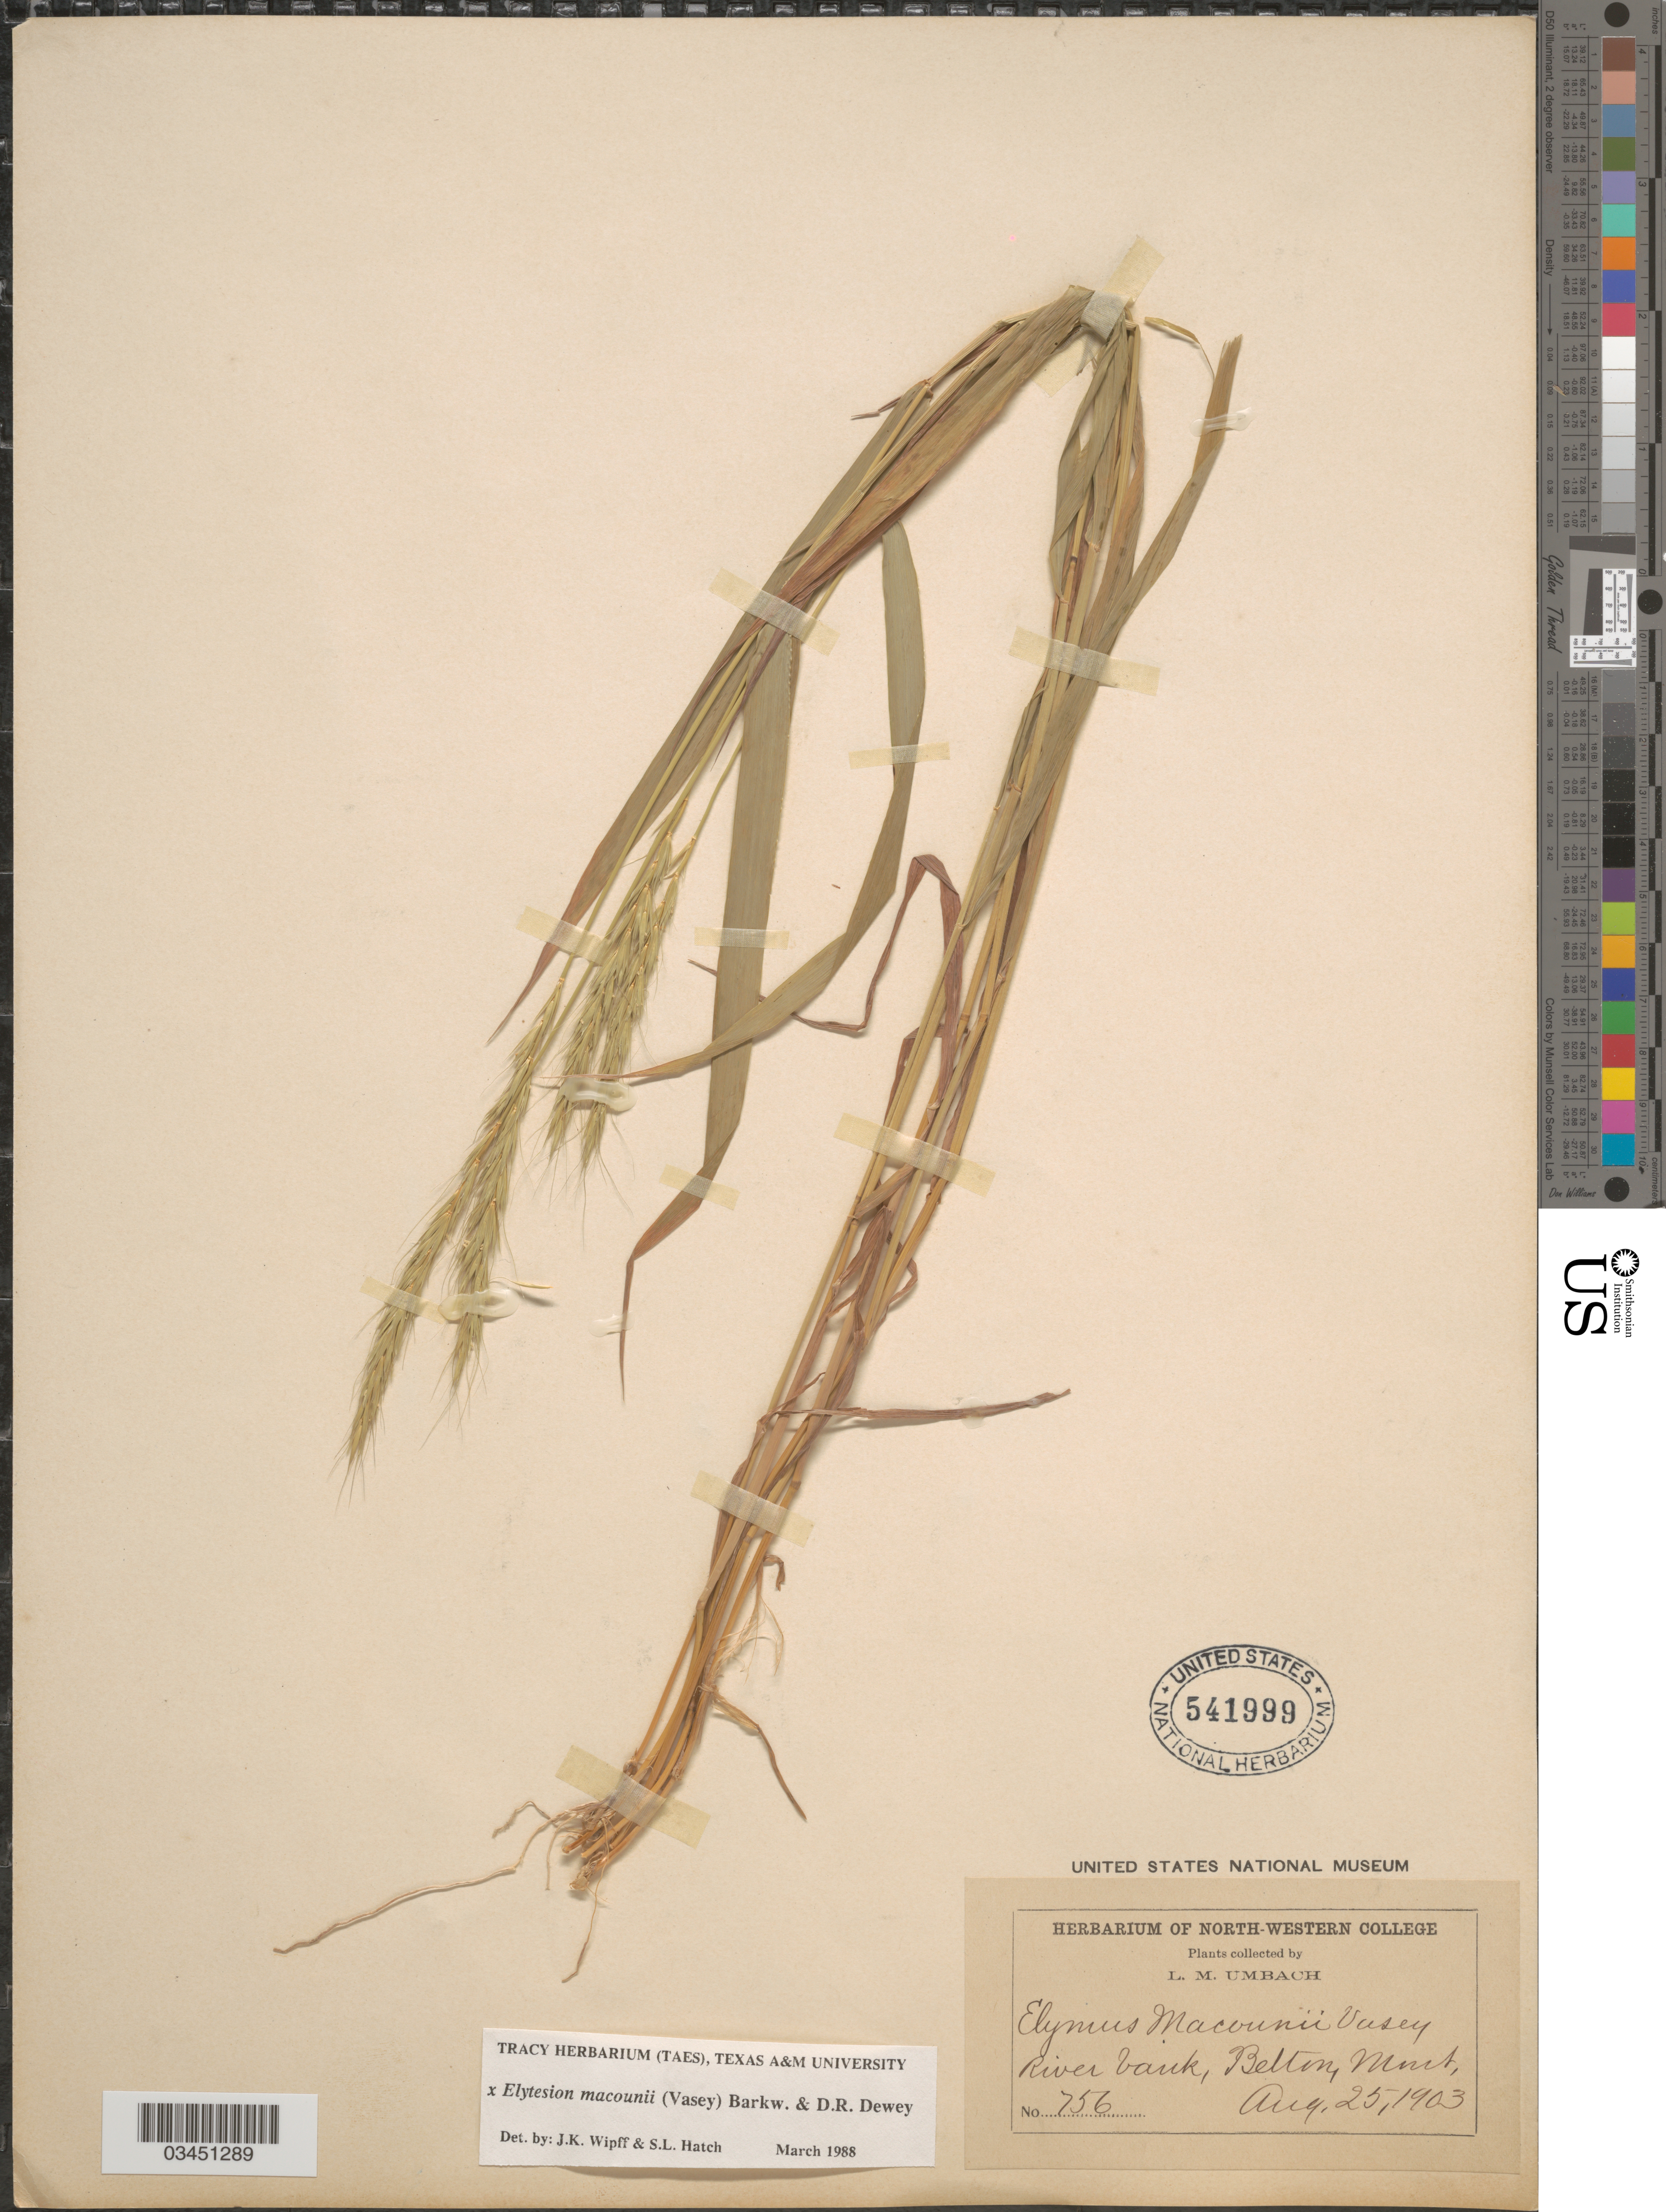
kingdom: Plantae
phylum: Tracheophyta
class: Liliopsida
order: Poales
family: Poaceae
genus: Elyhordeum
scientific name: x Elyhordeum macounii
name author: (Vasey) Barkworth & Dewey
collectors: L. M. Umbach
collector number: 756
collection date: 1903-08-25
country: United States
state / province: Montana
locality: River bank, Belton.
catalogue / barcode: US 541999